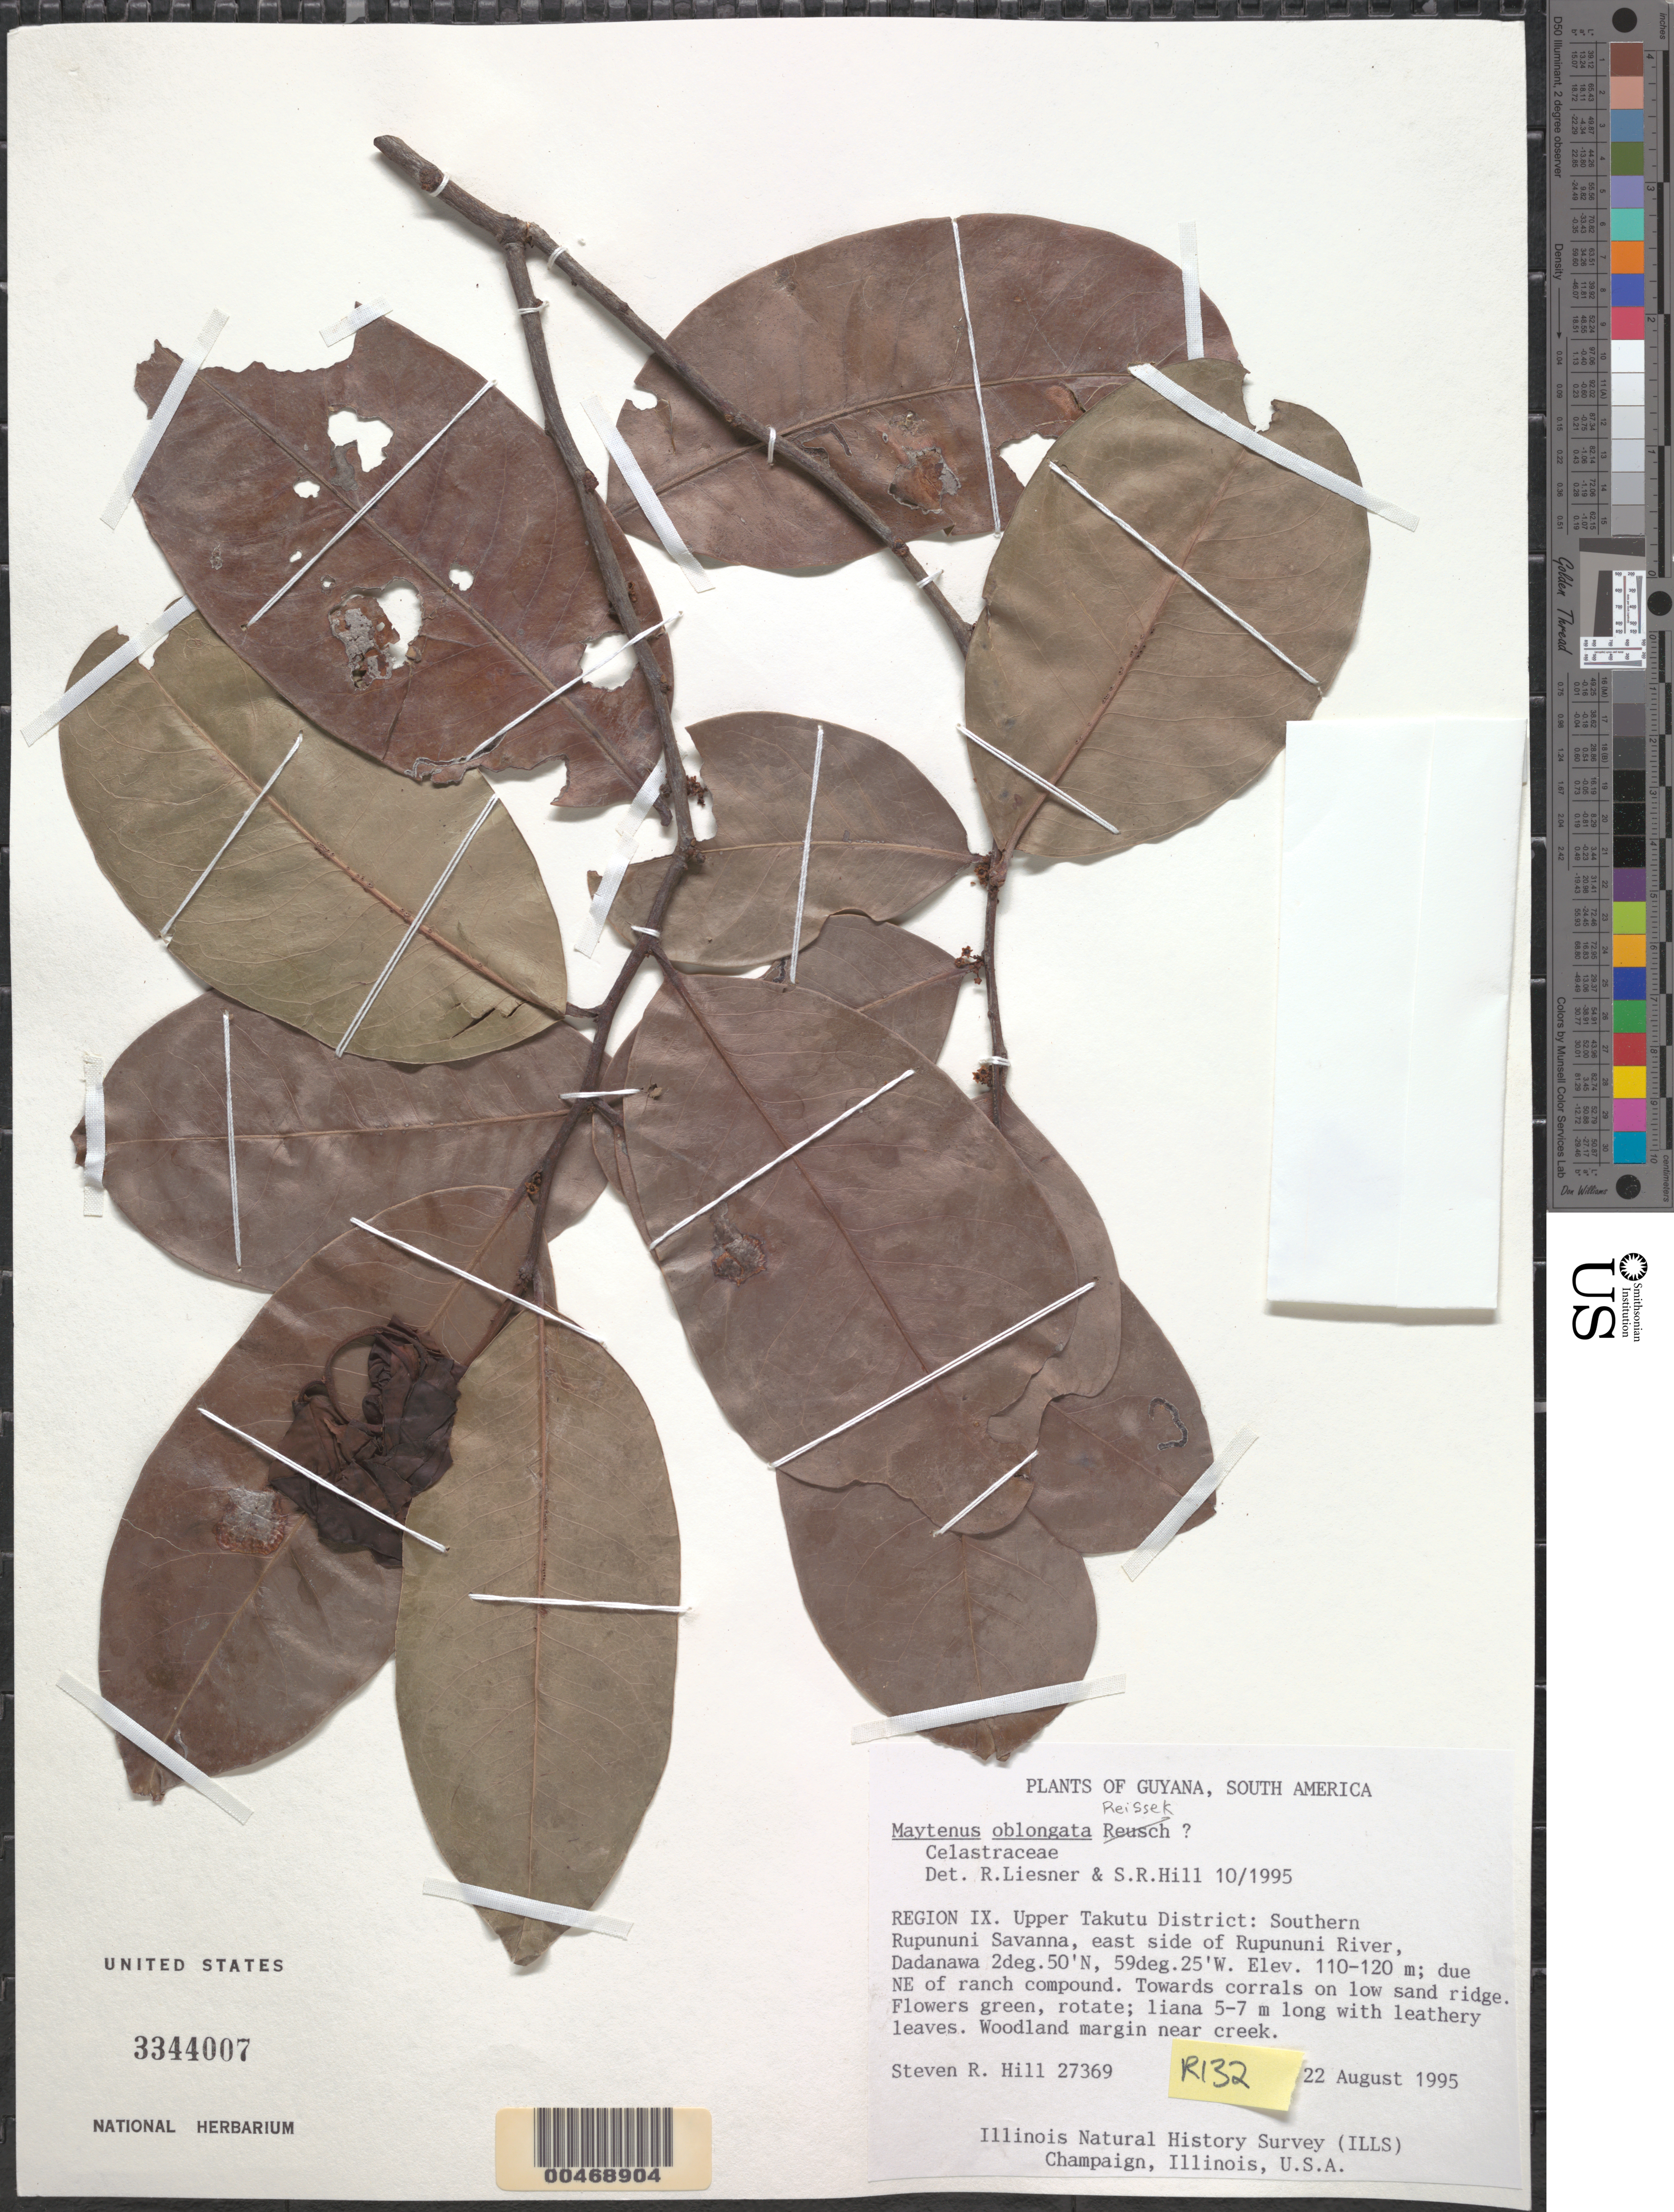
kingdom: Plantae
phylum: Tracheophyta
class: Magnoliopsida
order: Celastrales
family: Celastraceae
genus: Maytenus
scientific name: Maytenus oblongata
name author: Reissek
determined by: Hill, Steven R.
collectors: S. R. Hill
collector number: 27369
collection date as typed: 22-Aug-95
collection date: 1995-08-22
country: Guyana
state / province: U. Takutu-U. Essequibo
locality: Dadanawa, southern Rupununi Savanna, E side of Rupununi R.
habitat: Woodland margin near creek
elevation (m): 110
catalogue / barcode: US 3344007